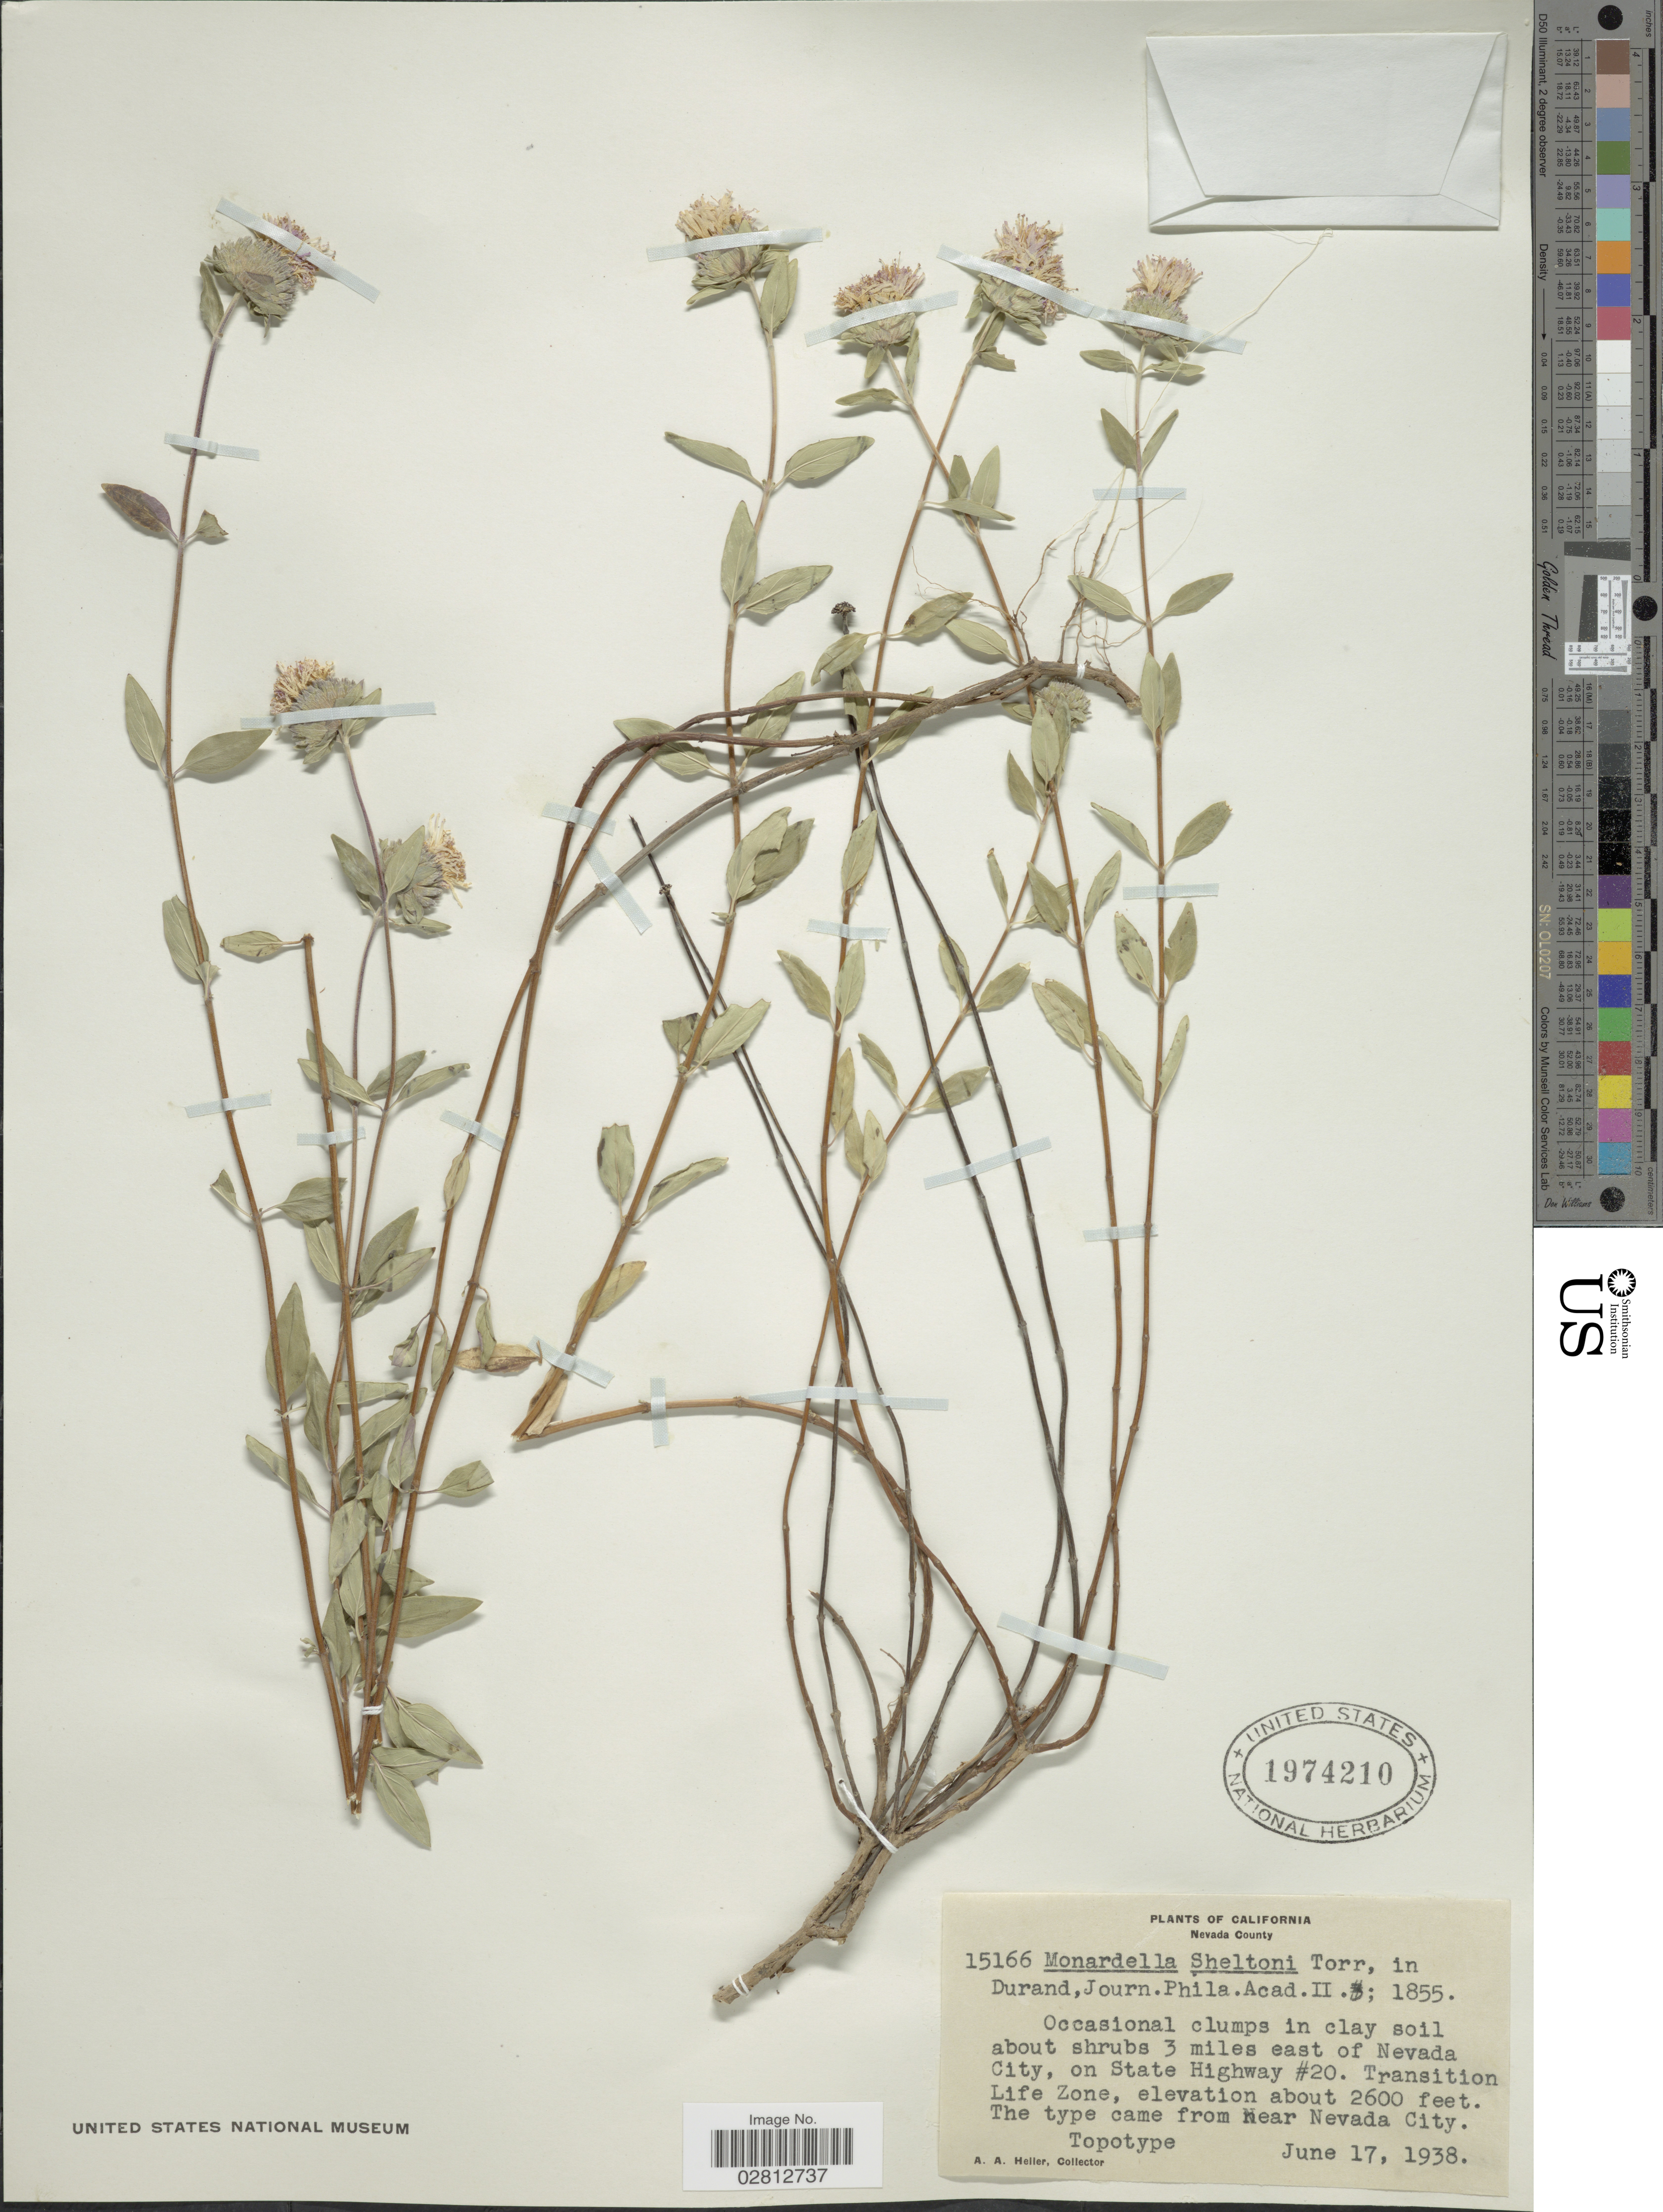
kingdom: Plantae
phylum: Tracheophyta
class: Magnoliopsida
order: Lamiales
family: Lamiaceae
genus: Monardella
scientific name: Monardella sheltonii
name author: Torr. ex Durand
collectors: A. A. Heller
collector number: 15166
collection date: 1938-06-17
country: United States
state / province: California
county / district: Nevada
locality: Nevada County, 3 miles east of Nevada City, on State Highway #20, Transition Life Zone, near Nevada City.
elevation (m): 792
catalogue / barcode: US 1974210